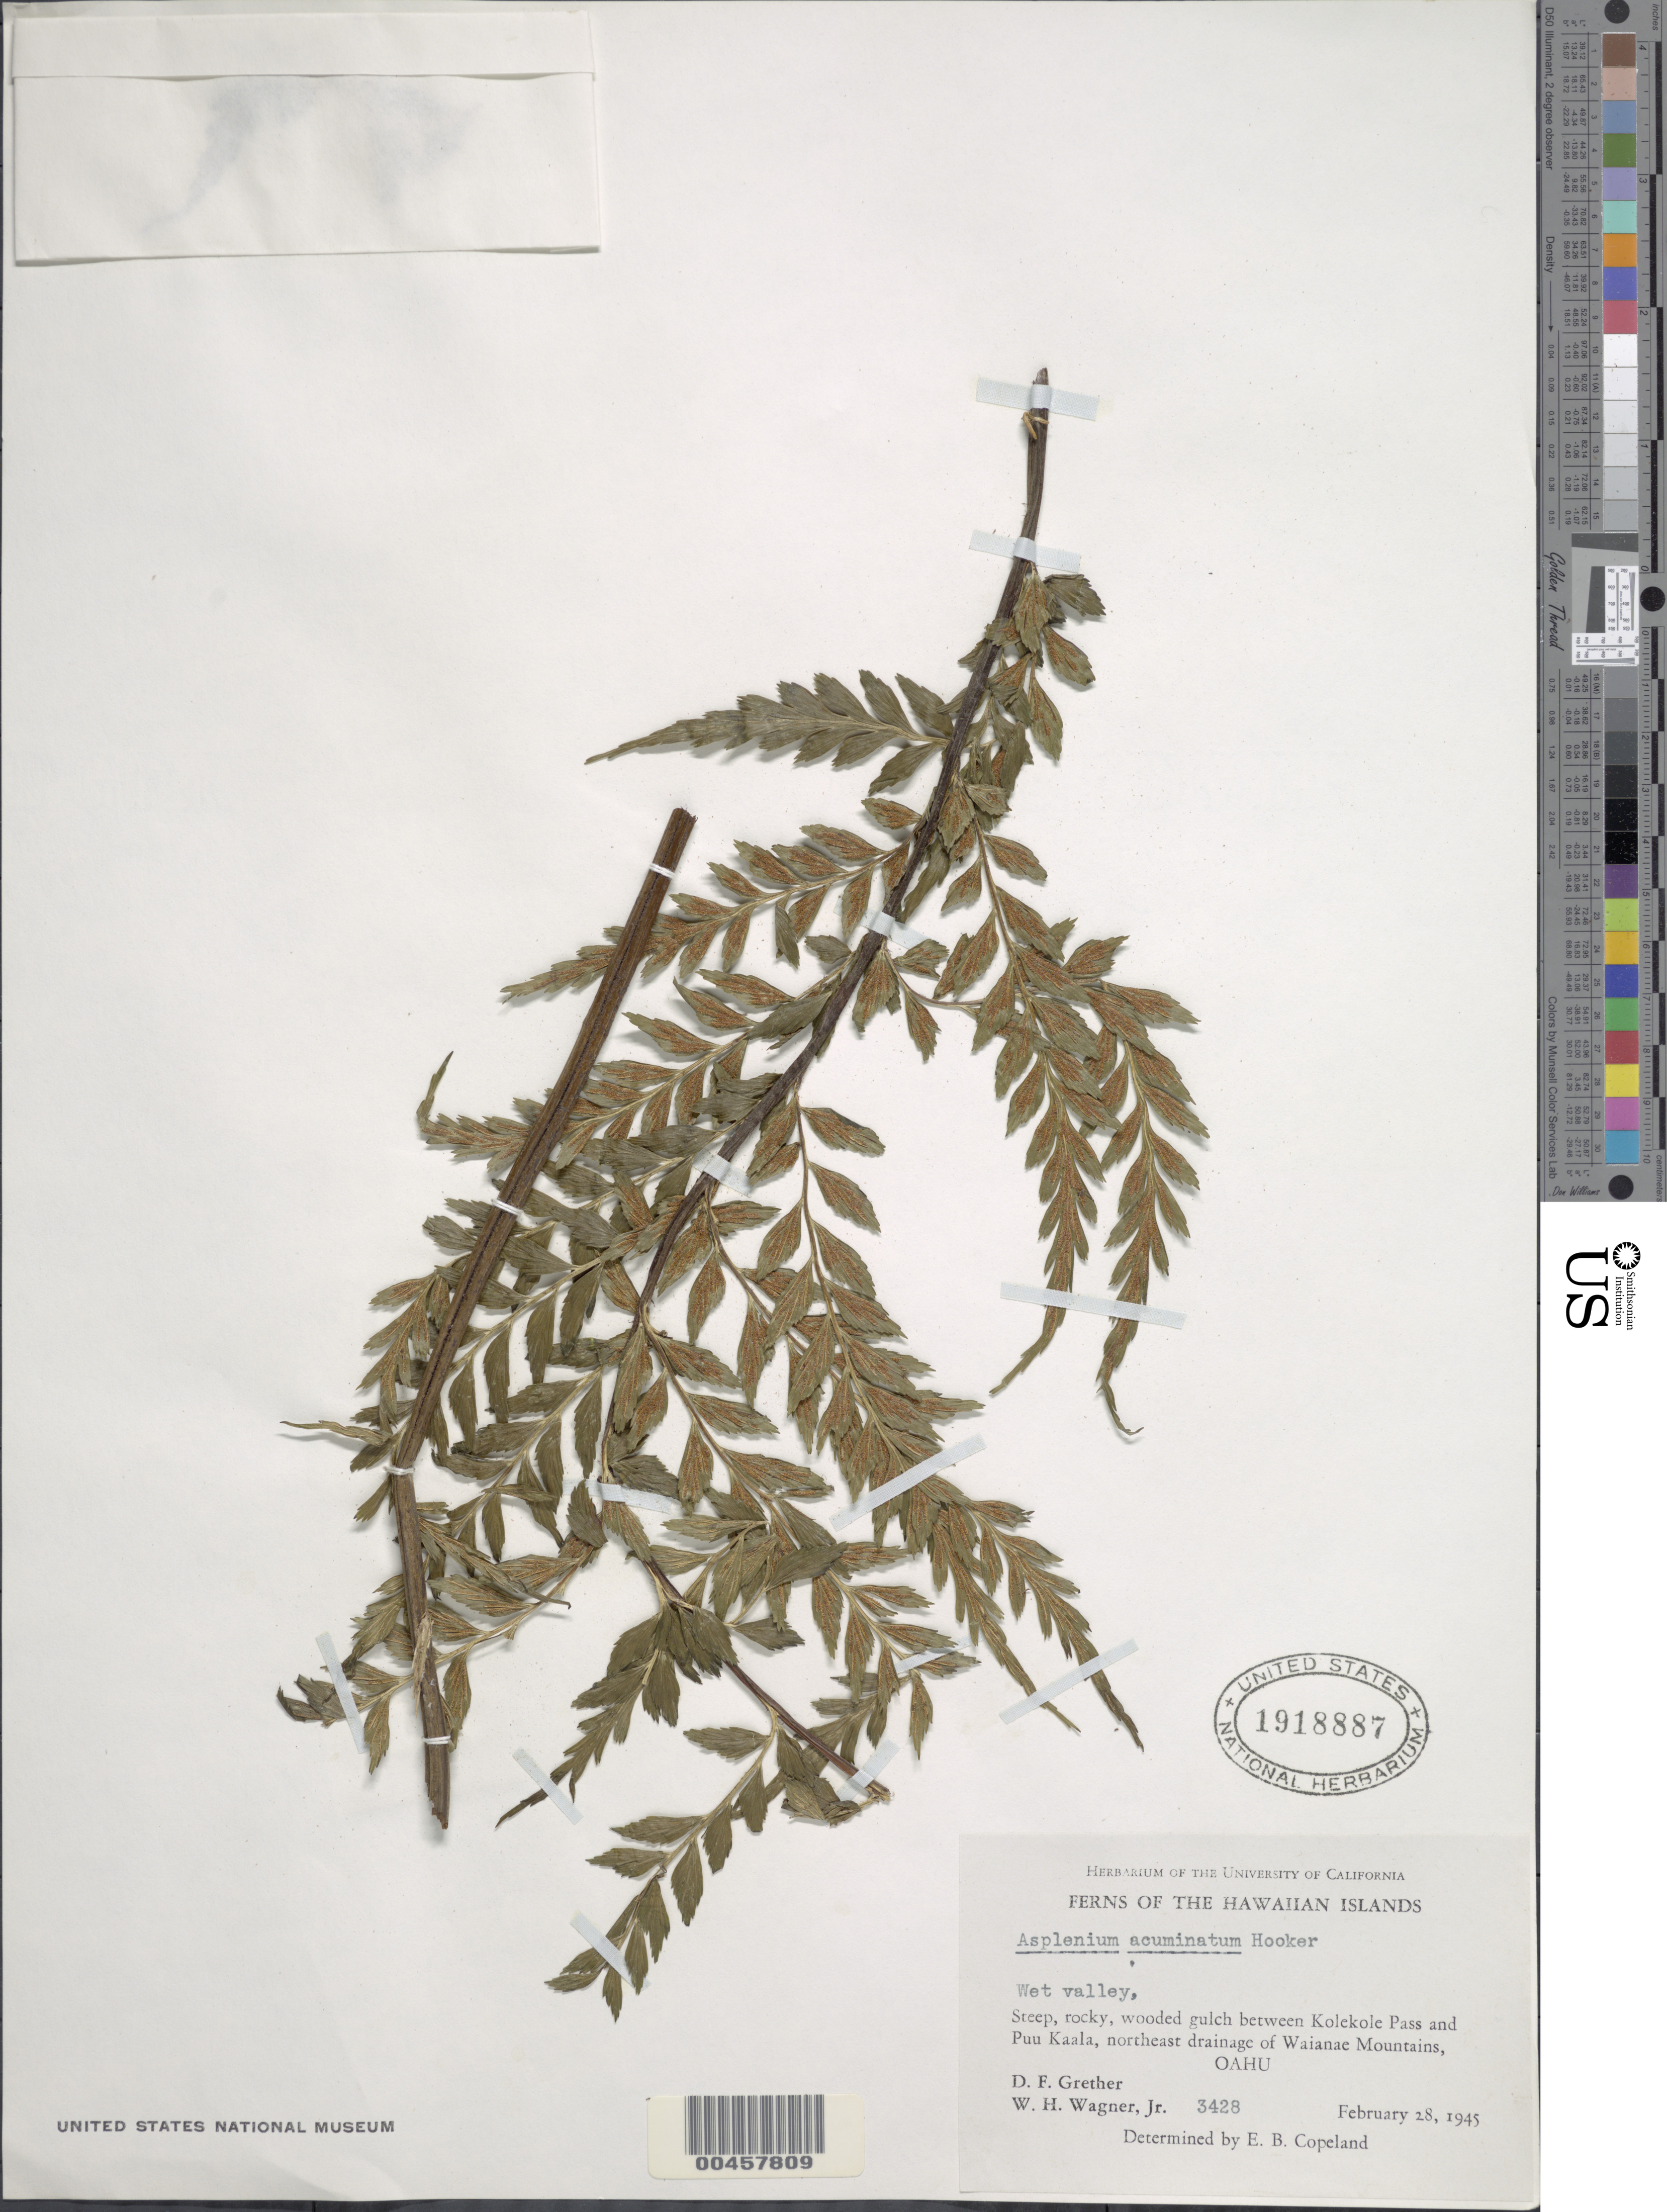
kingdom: Plantae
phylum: Tracheophyta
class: Polypodiopsida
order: Polypodiales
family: Aspleniaceae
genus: Asplenium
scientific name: Asplenium acuminatum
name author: Hook. & Arn.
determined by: Copeland, E. B.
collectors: D. F. Grether & W. H. Wagner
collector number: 3428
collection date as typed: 28 Feb 1945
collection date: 1945-02-28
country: United States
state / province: Hawaii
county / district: Honolulu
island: Oahu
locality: Gulch between Kolekole Pass and Puu Kaala, northeast drainage of Waianae Mountains.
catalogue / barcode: US 1918887